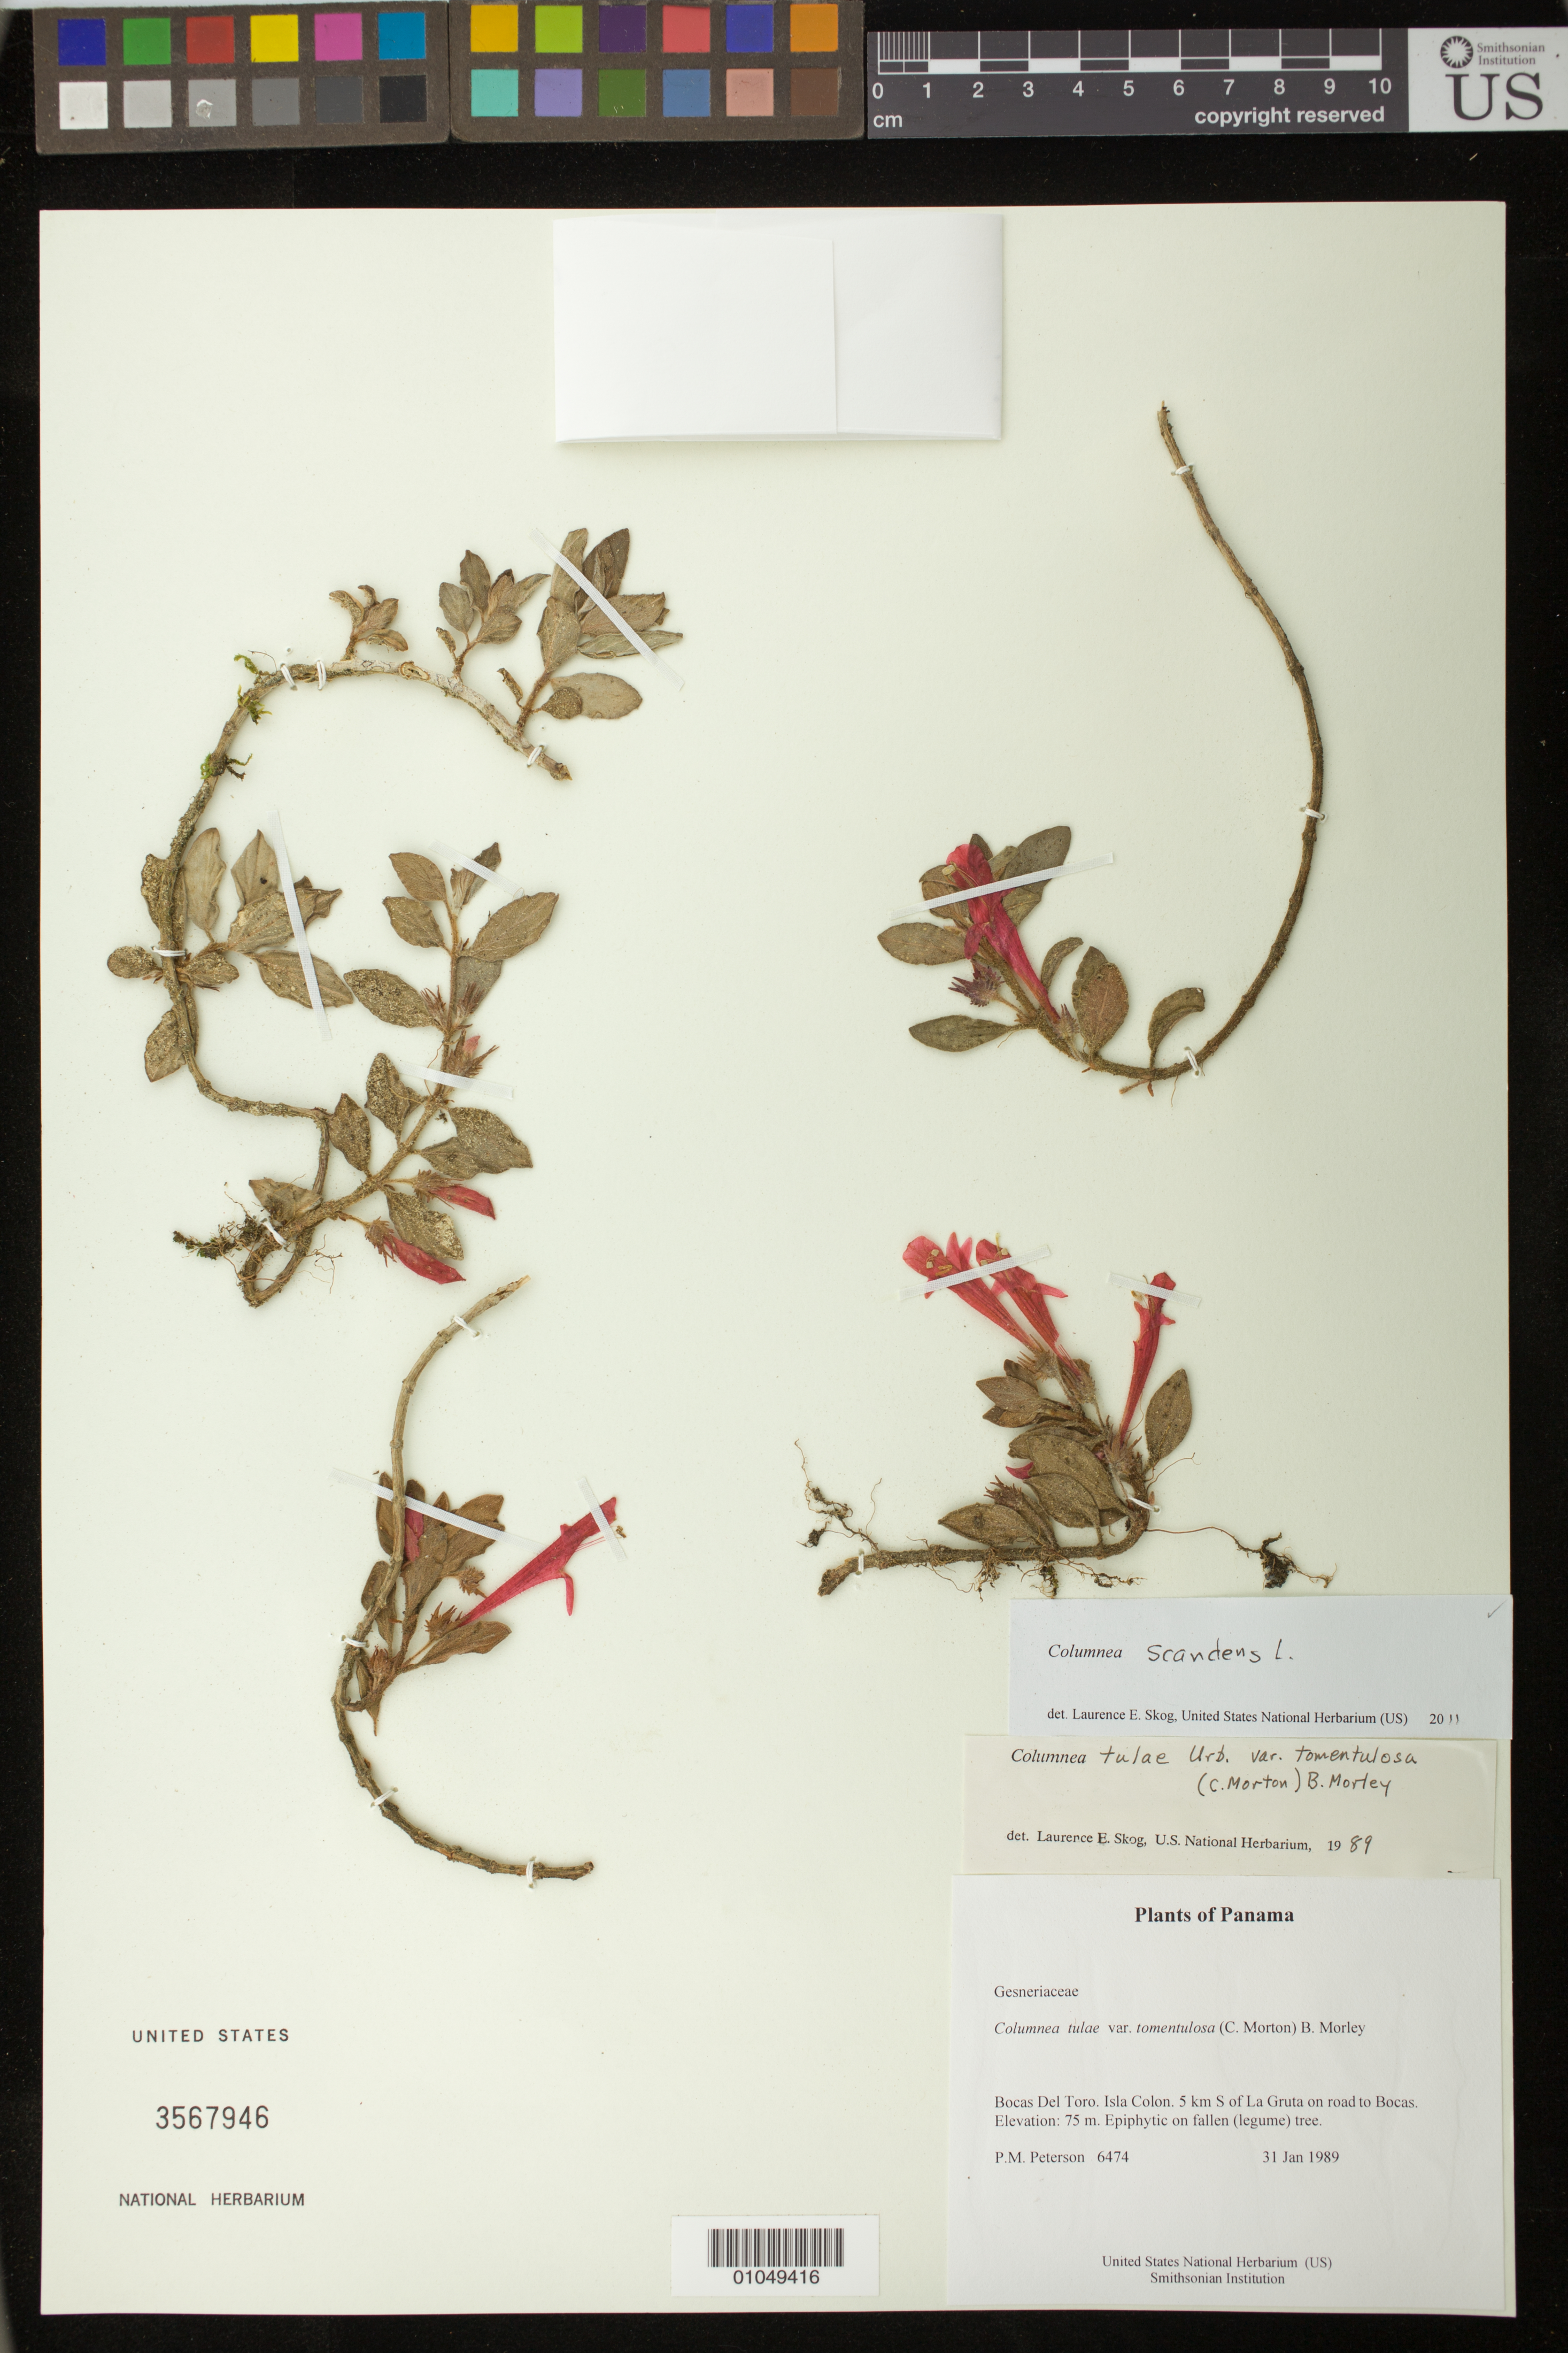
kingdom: Plantae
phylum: Tracheophyta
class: Magnoliopsida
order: Lamiales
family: Gesneriaceae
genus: Columnea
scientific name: Columnea tomentulosa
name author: C.V. Morton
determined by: Skog, Laurence E.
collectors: P. M. Peterson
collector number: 06474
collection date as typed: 31 Jan 1989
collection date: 1989-01-31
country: Panama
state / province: Bocas del Toro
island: Colón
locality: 5 km S of La Gruta on road to Bocas.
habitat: Epiphytic on fallen (legume) tree.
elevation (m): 75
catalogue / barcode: US 3567946